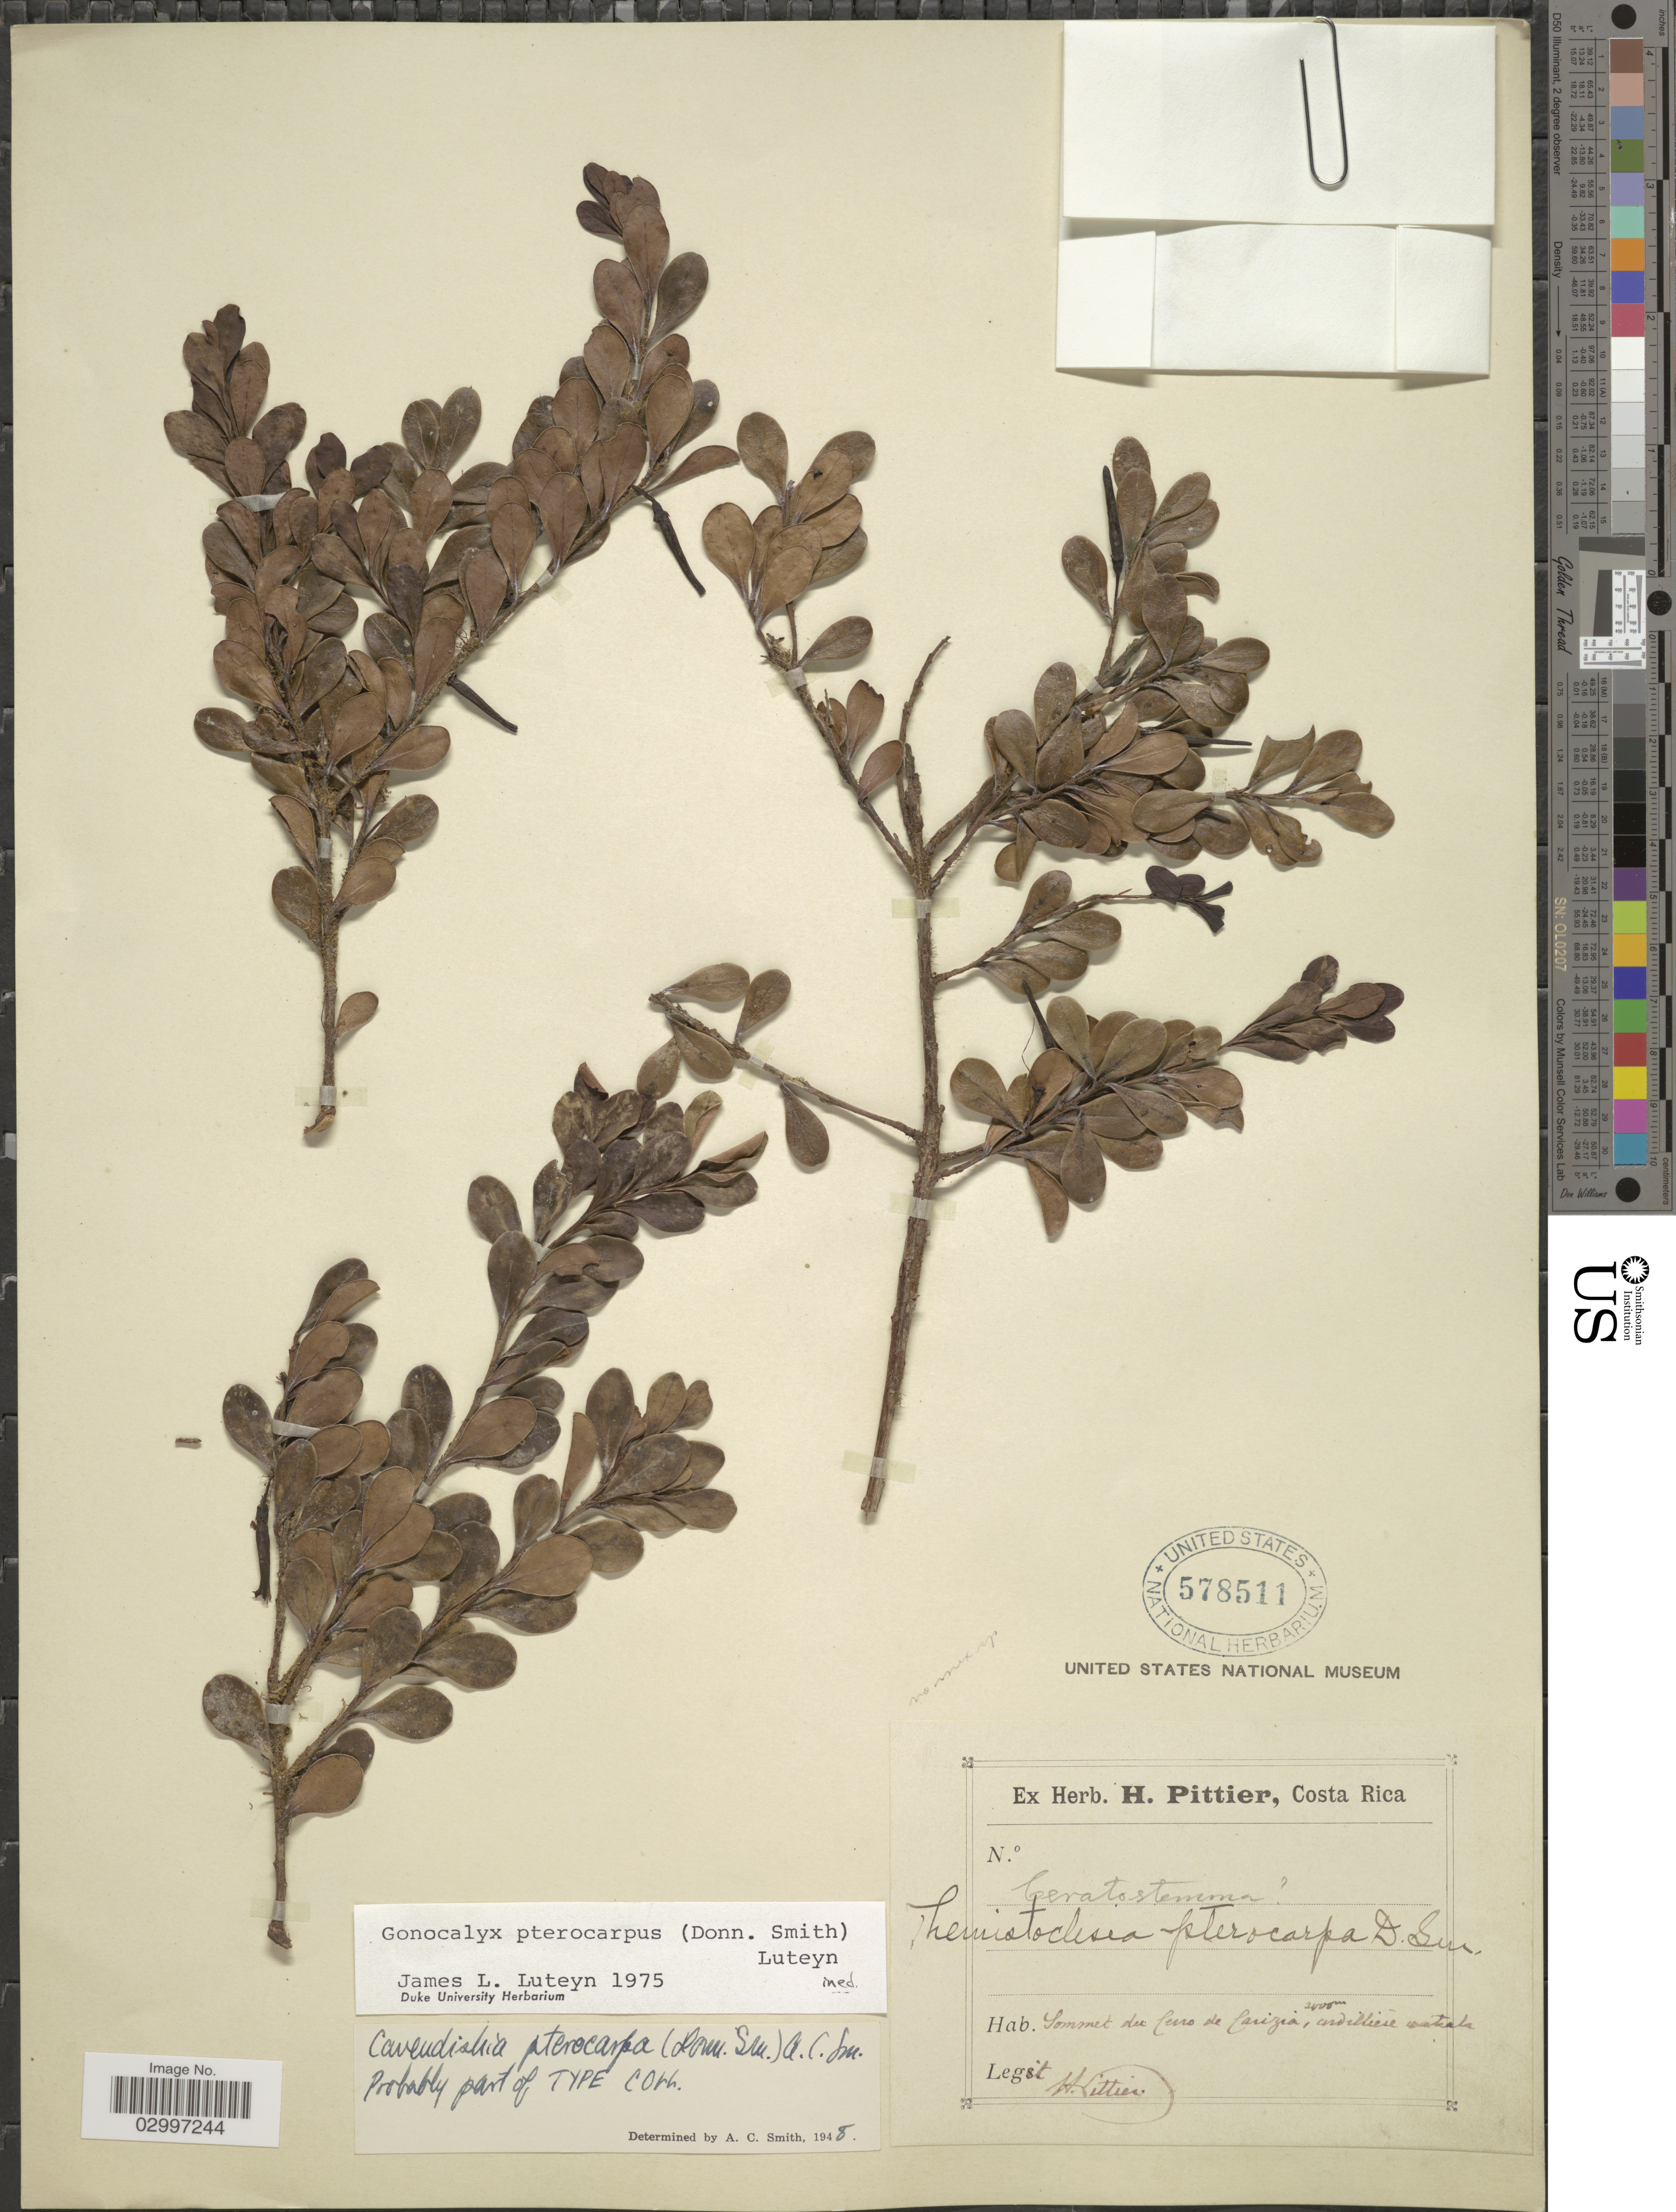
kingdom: Plantae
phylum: Tracheophyta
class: Magnoliopsida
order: Ericales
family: Ericaceae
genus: Gonocalyx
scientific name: Gonocalyx pterocarpus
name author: (Donn. Sm.) Luteyn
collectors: H. F. Pittier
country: Costa Rica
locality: Sommet de Cerro de Carizia, Cordilliére Centrale [summit of Cerro de Carizia, Cordillera Central]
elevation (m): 2000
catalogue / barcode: US 578511